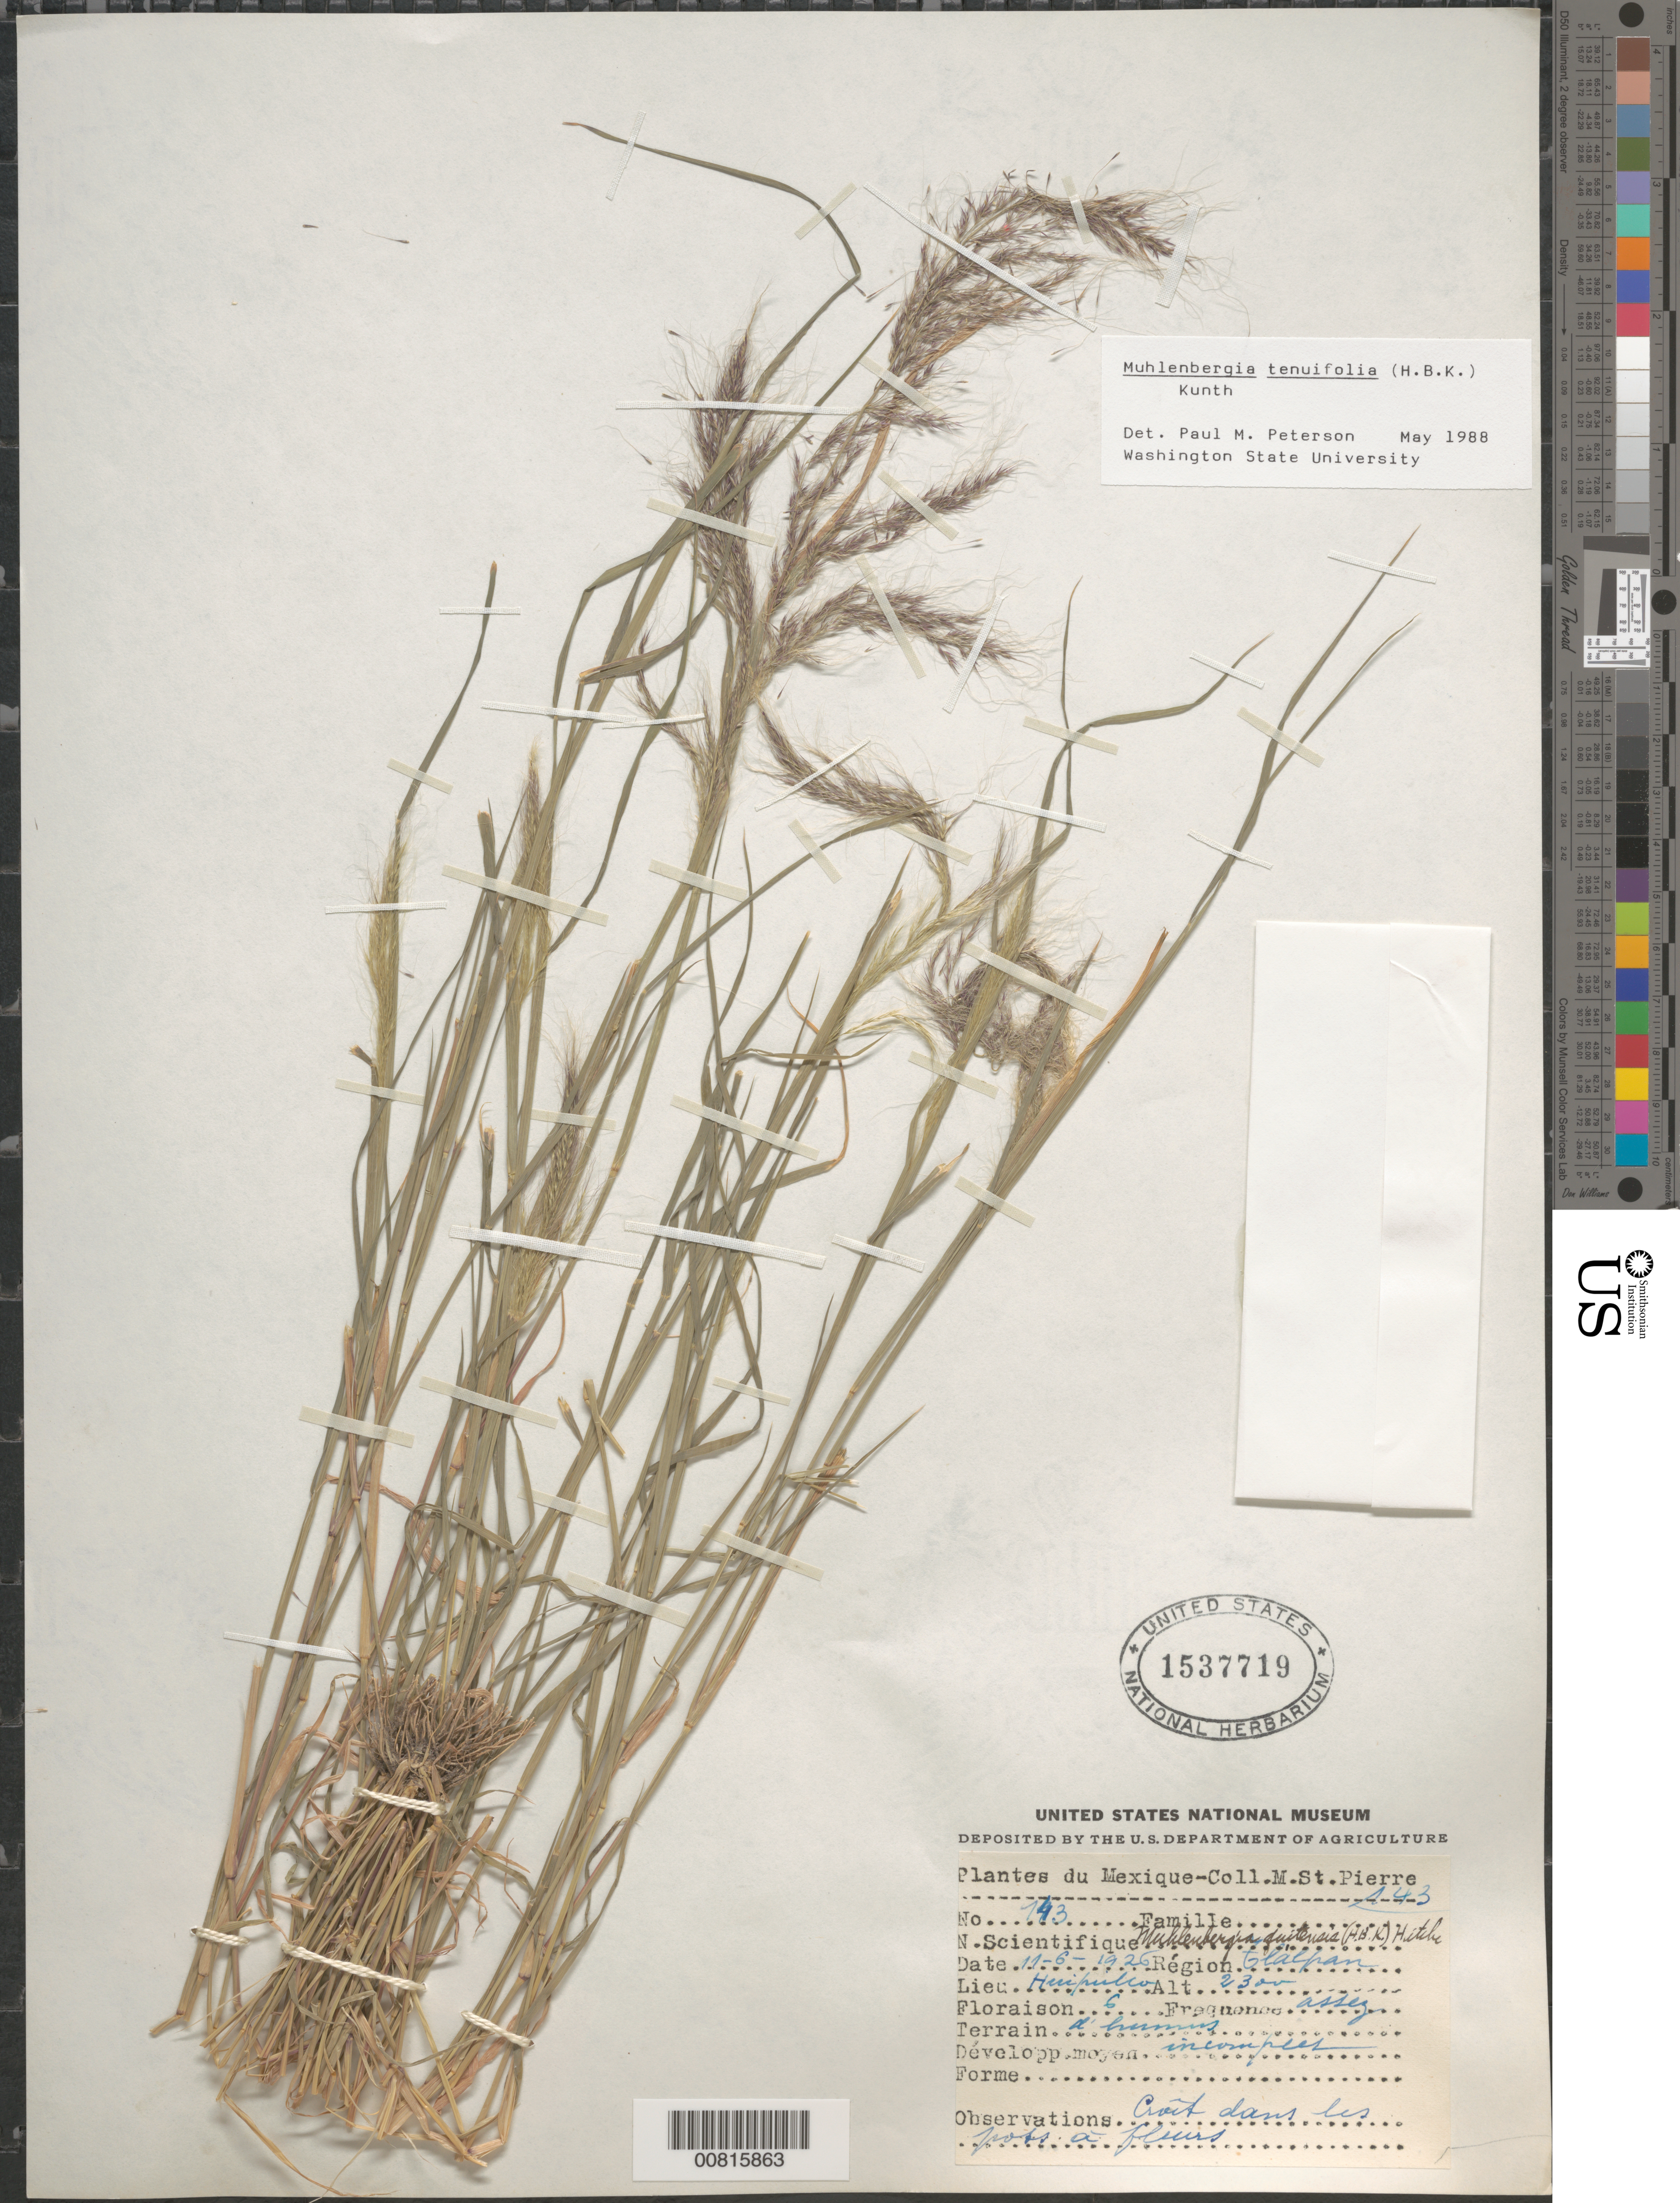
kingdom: Plantae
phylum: Tracheophyta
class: Liliopsida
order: Poales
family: Poaceae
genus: Muhlenbergia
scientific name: Muhlenbergia tenuifolia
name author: (Kunth) Kunth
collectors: M. Saint-Pierre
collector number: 143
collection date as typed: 06 Nov 1926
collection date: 1926-11-06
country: Mexico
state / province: México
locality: Tlalpan, Huipulco, Mex.?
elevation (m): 2300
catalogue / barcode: US 1537719